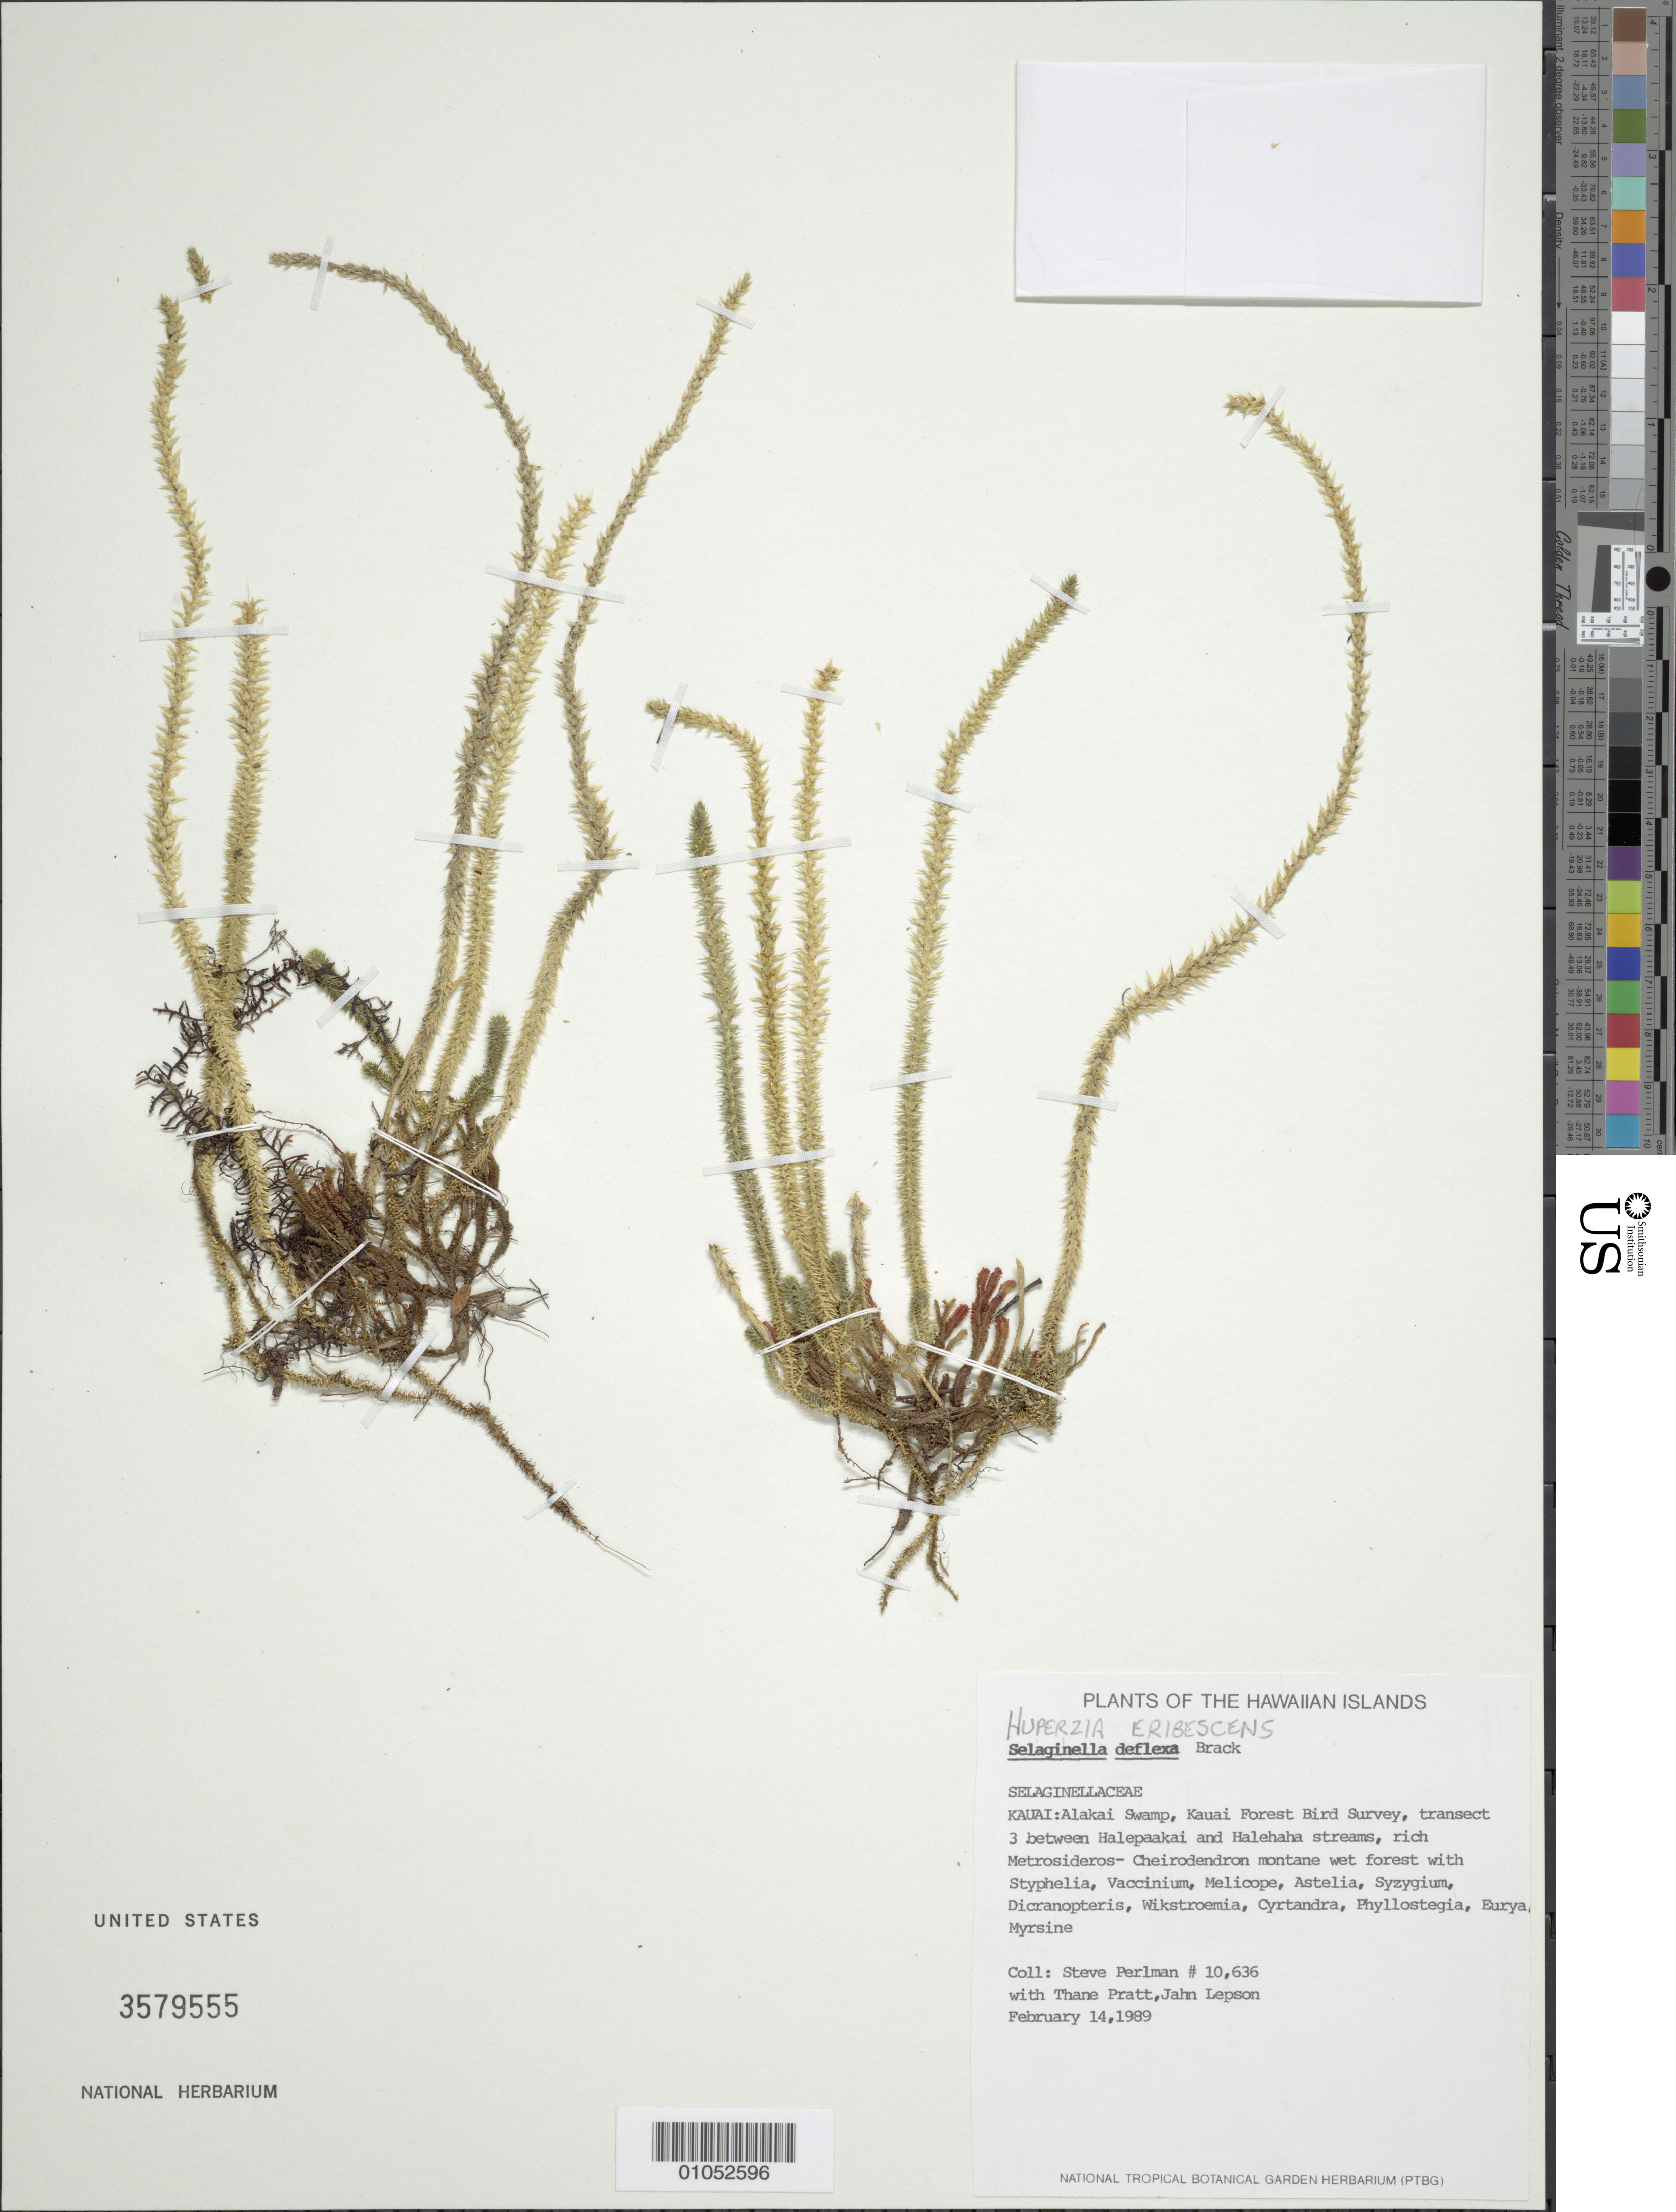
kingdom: Plantae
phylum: Tracheophyta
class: Lycopodiopsida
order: Lycopodiales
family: Lycopodiaceae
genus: Huperzia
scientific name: Huperzia erubescens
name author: (Brack.) Holub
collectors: S. P. Perlman, T. Pratt & J. Lepson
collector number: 10636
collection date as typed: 14 Feb 1989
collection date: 1989-02-14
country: United States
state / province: Hawaii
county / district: Kauai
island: Kaua'i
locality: Alakai Swamp, Kauai Forest Bird Survey, transect 3 between Halepaakai and Halehaha streams.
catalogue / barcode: US 3579555